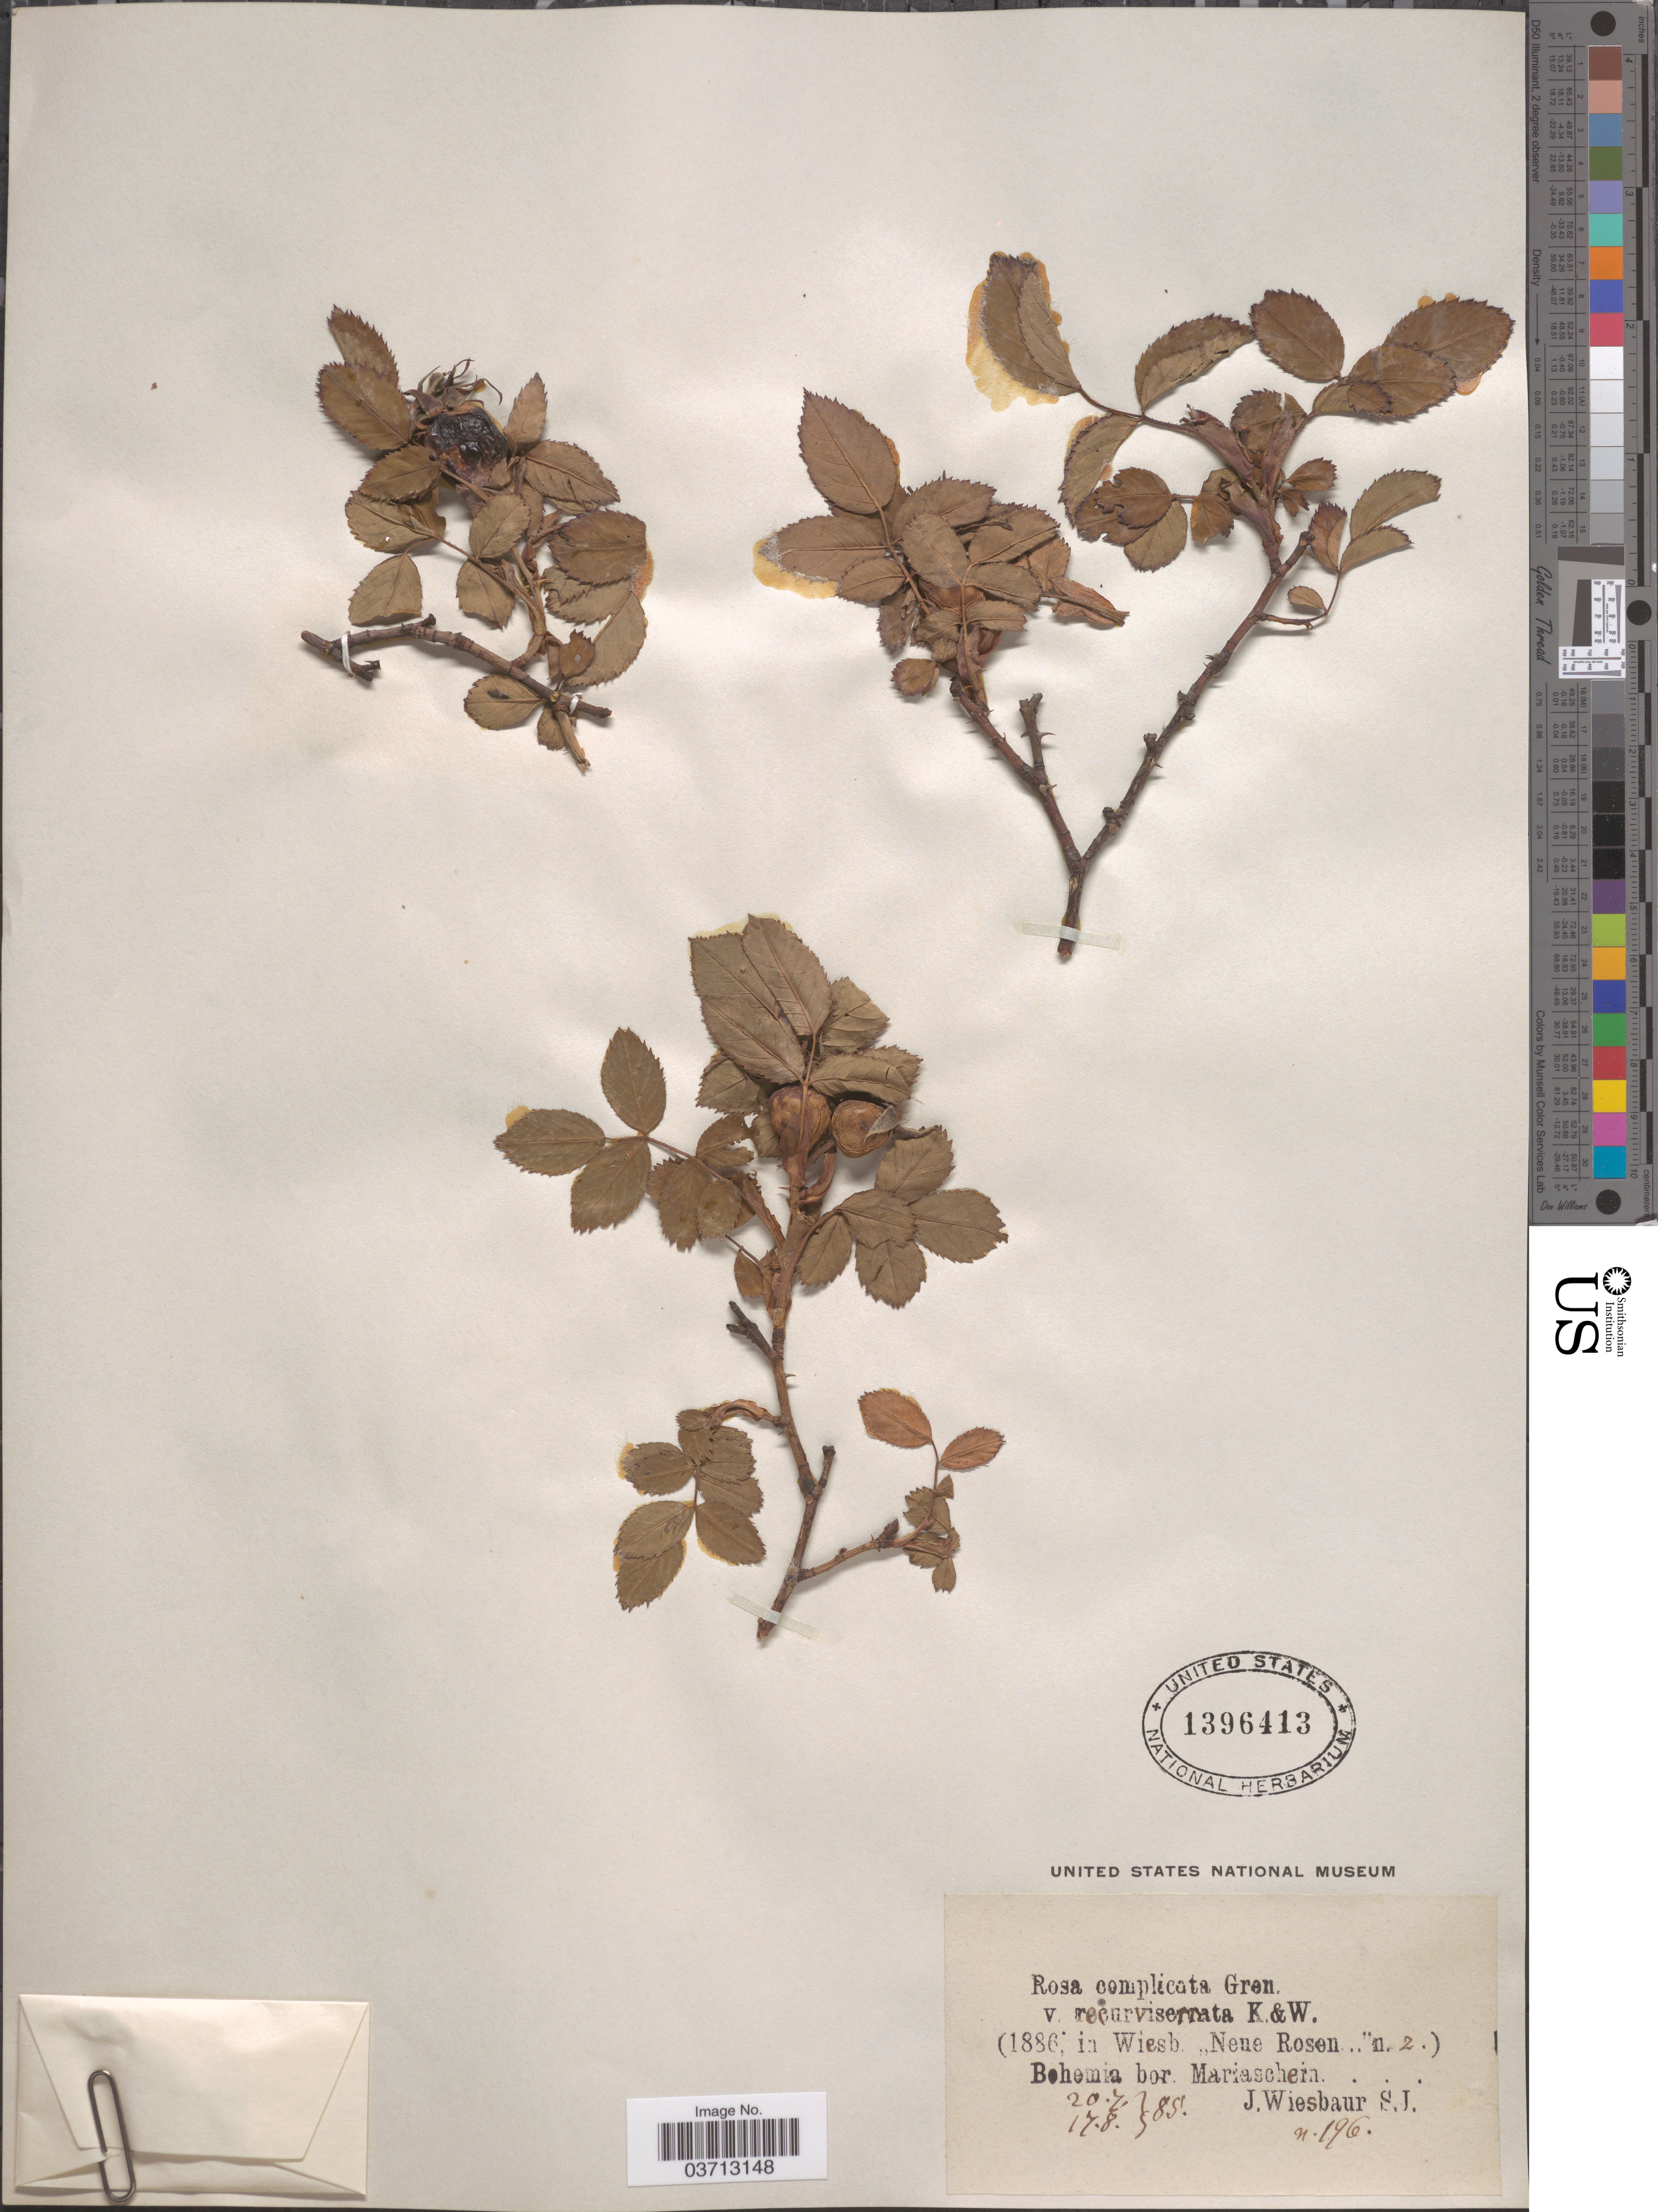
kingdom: Plantae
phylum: Tracheophyta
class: Magnoliopsida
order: Rosales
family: Rosaceae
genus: Rosa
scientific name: Rosa complicata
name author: Gren.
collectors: J. Wiesbaur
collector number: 196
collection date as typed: Transcribed d/m/y: 20/7/85 to 17/8/85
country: Czechia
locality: Bohemia bor. Mariaschein.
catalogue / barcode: US 1396413